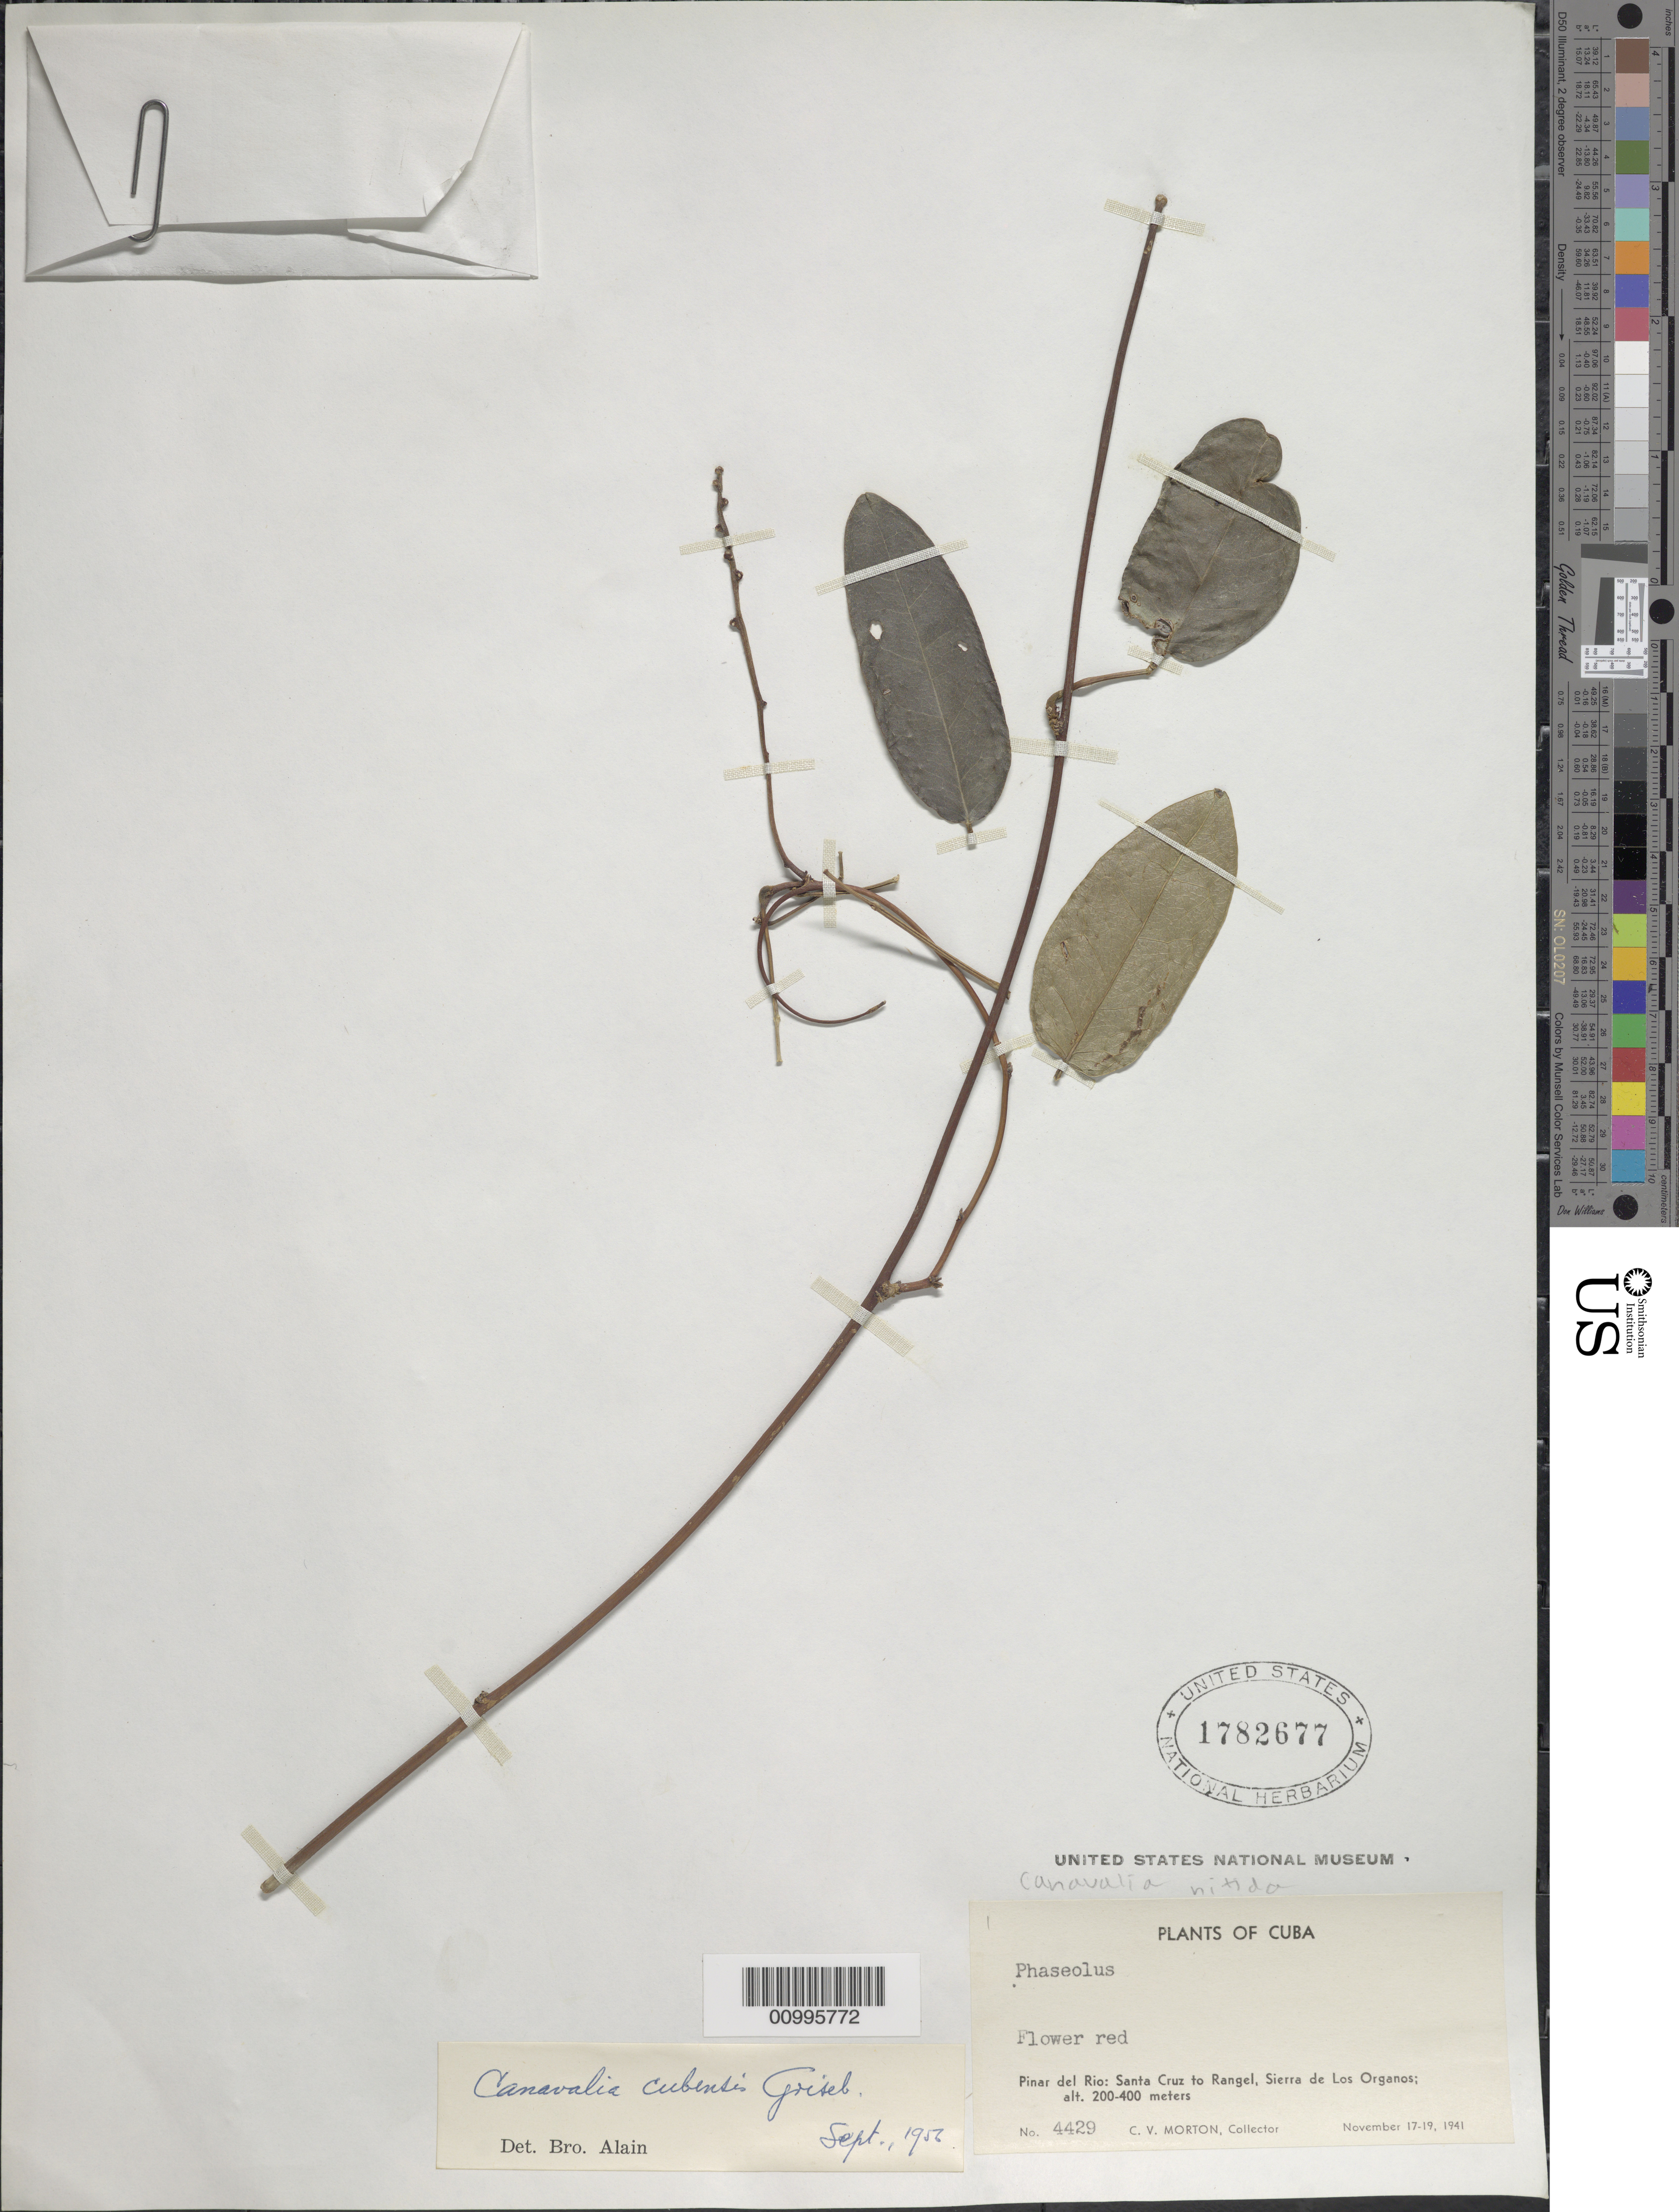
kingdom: Plantae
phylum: Tracheophyta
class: Magnoliopsida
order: Fabales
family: Fabaceae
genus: Canavalia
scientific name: Canavalia nitida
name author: (Cav.) Piper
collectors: C. V. Morton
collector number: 4429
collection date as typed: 17 Nov 1941 to 19 Nov 1941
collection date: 1941-11-17/1941-11-19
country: Cuba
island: Cuba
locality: Pinar del Rio: Santa Cruz to Rangel, Sierra de Los Organos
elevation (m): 200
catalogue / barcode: US 1782677